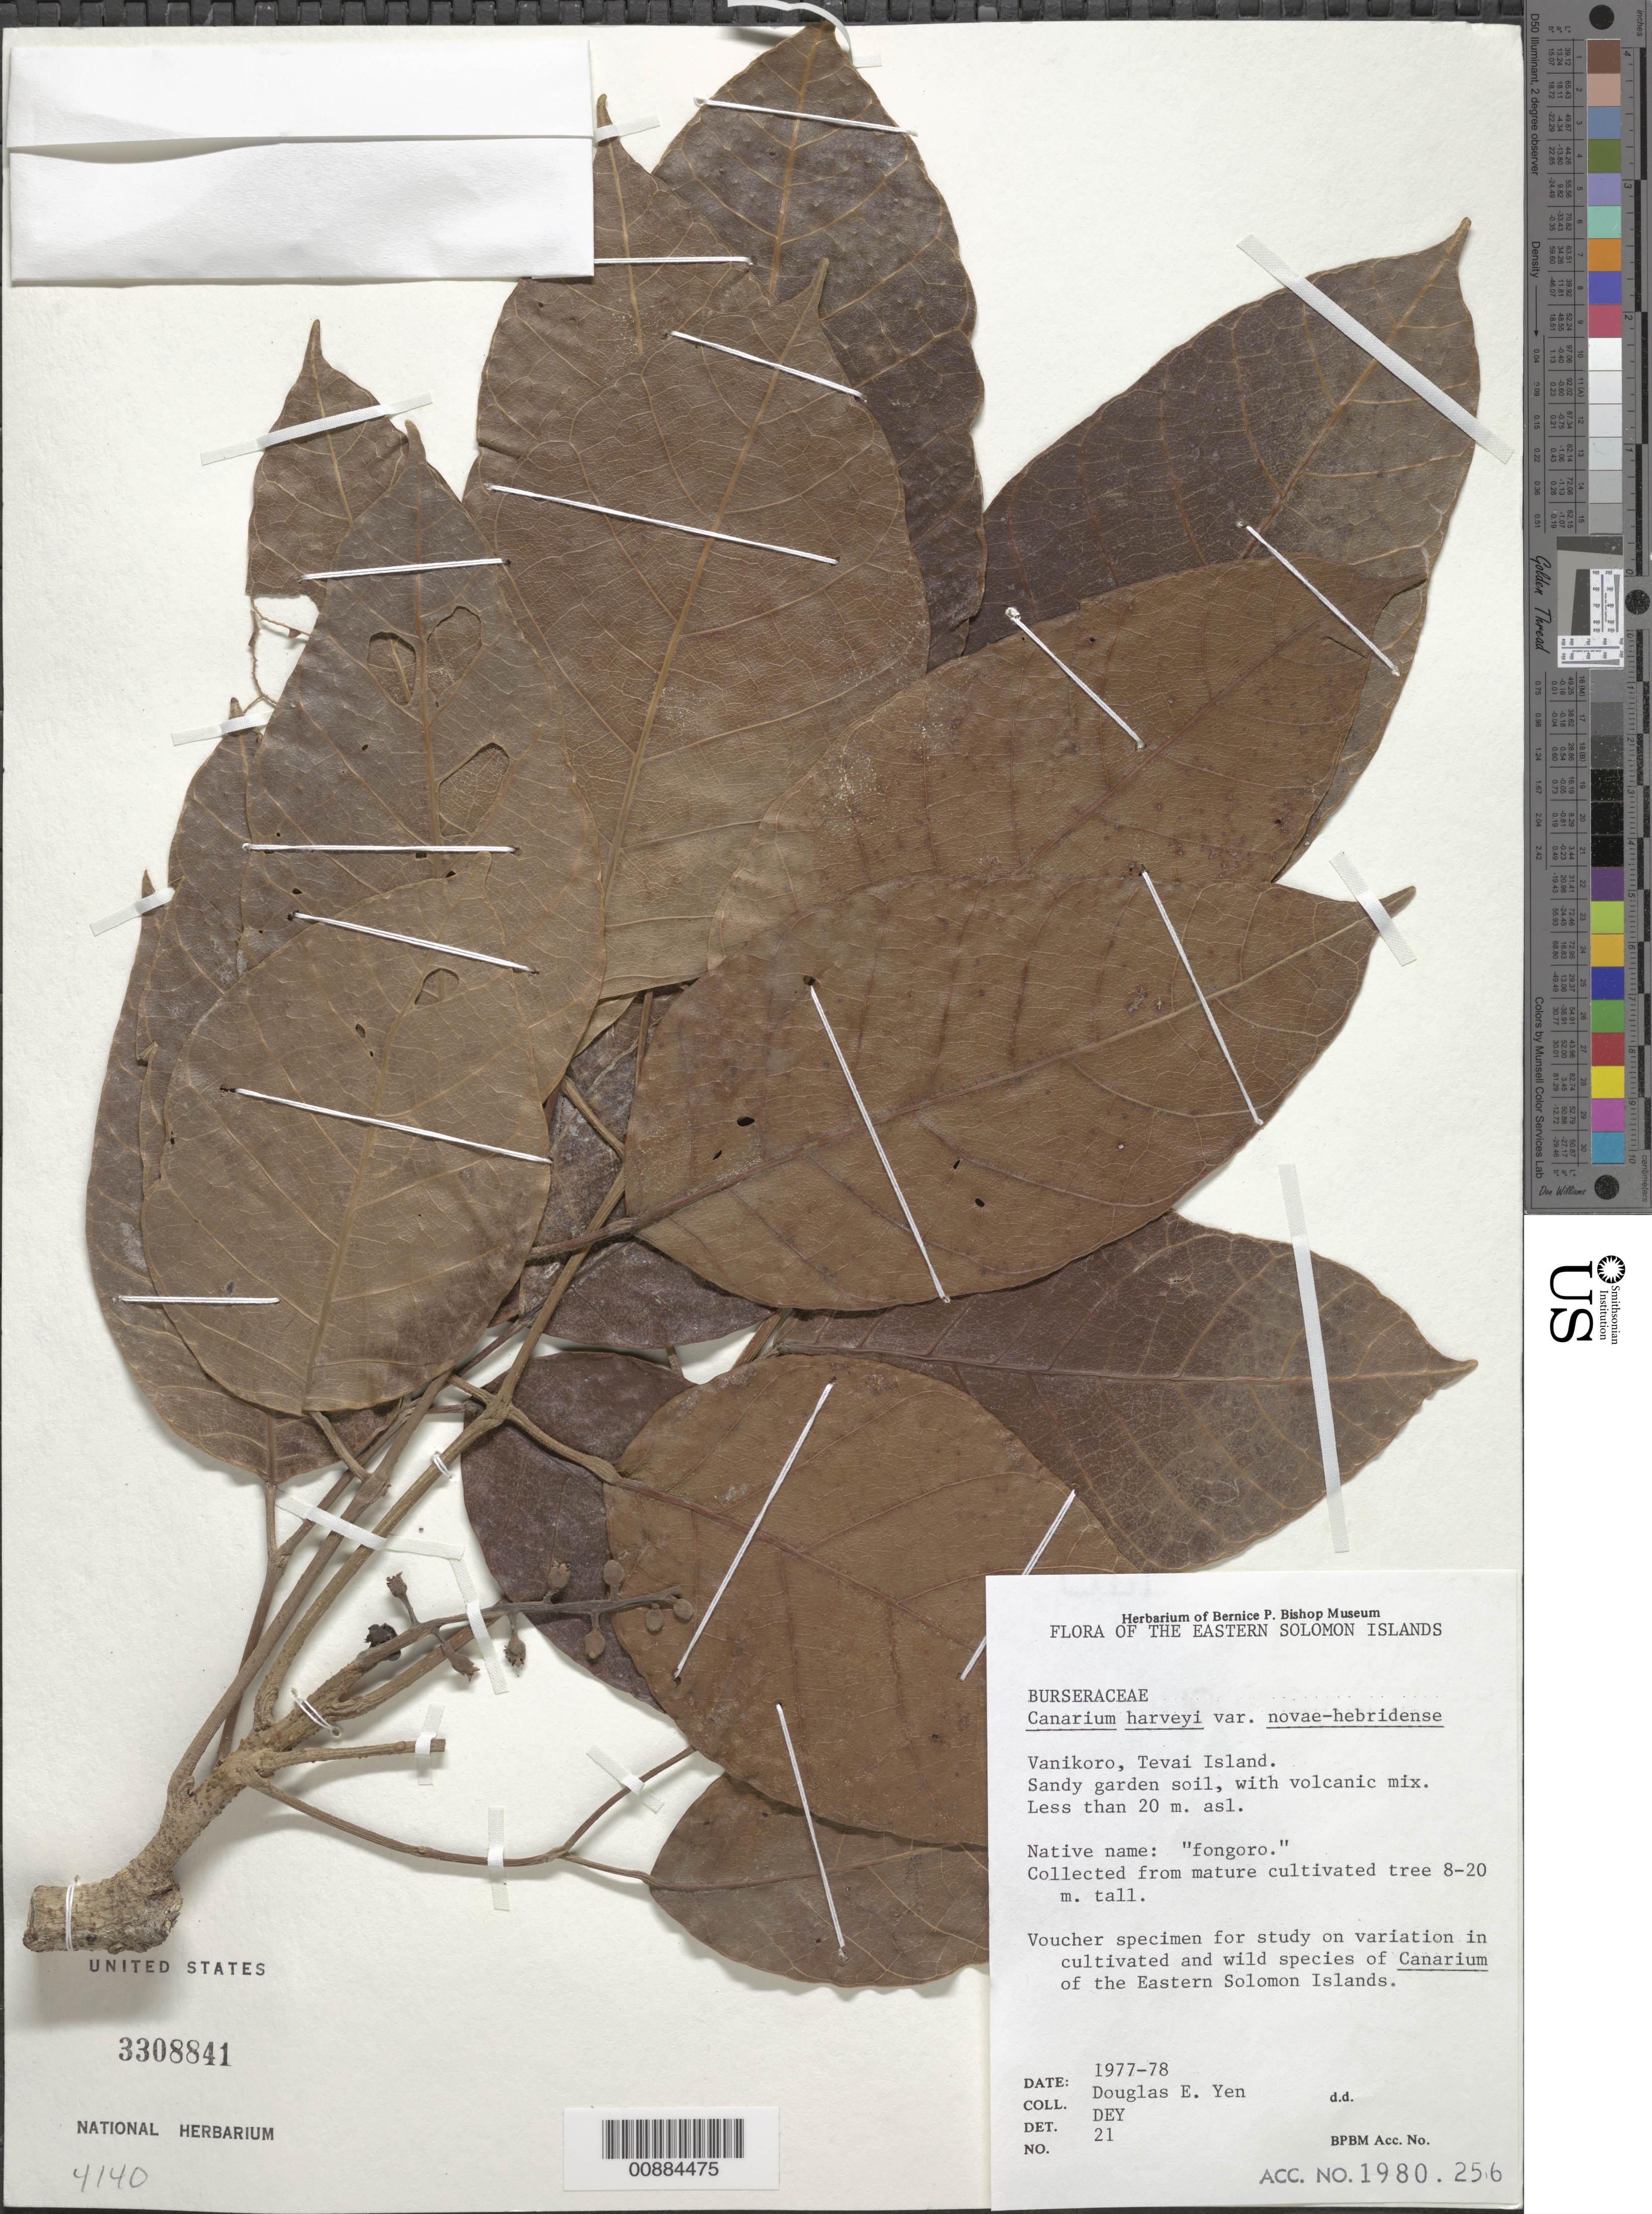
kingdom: Plantae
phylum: Tracheophyta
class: Magnoliopsida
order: Sapindales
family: Burseraceae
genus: Canarium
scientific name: Canarium harveyi var. novae-hebridense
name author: Leenh.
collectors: D. Yen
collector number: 21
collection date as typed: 1977 to 1978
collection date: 1977/1978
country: Solomon Islands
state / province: Temotu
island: Te Anu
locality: Tevai I. [=Te Anu] off Vanikolo i.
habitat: Sandy garden soil with volcanic mix.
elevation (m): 20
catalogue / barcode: US 3308841